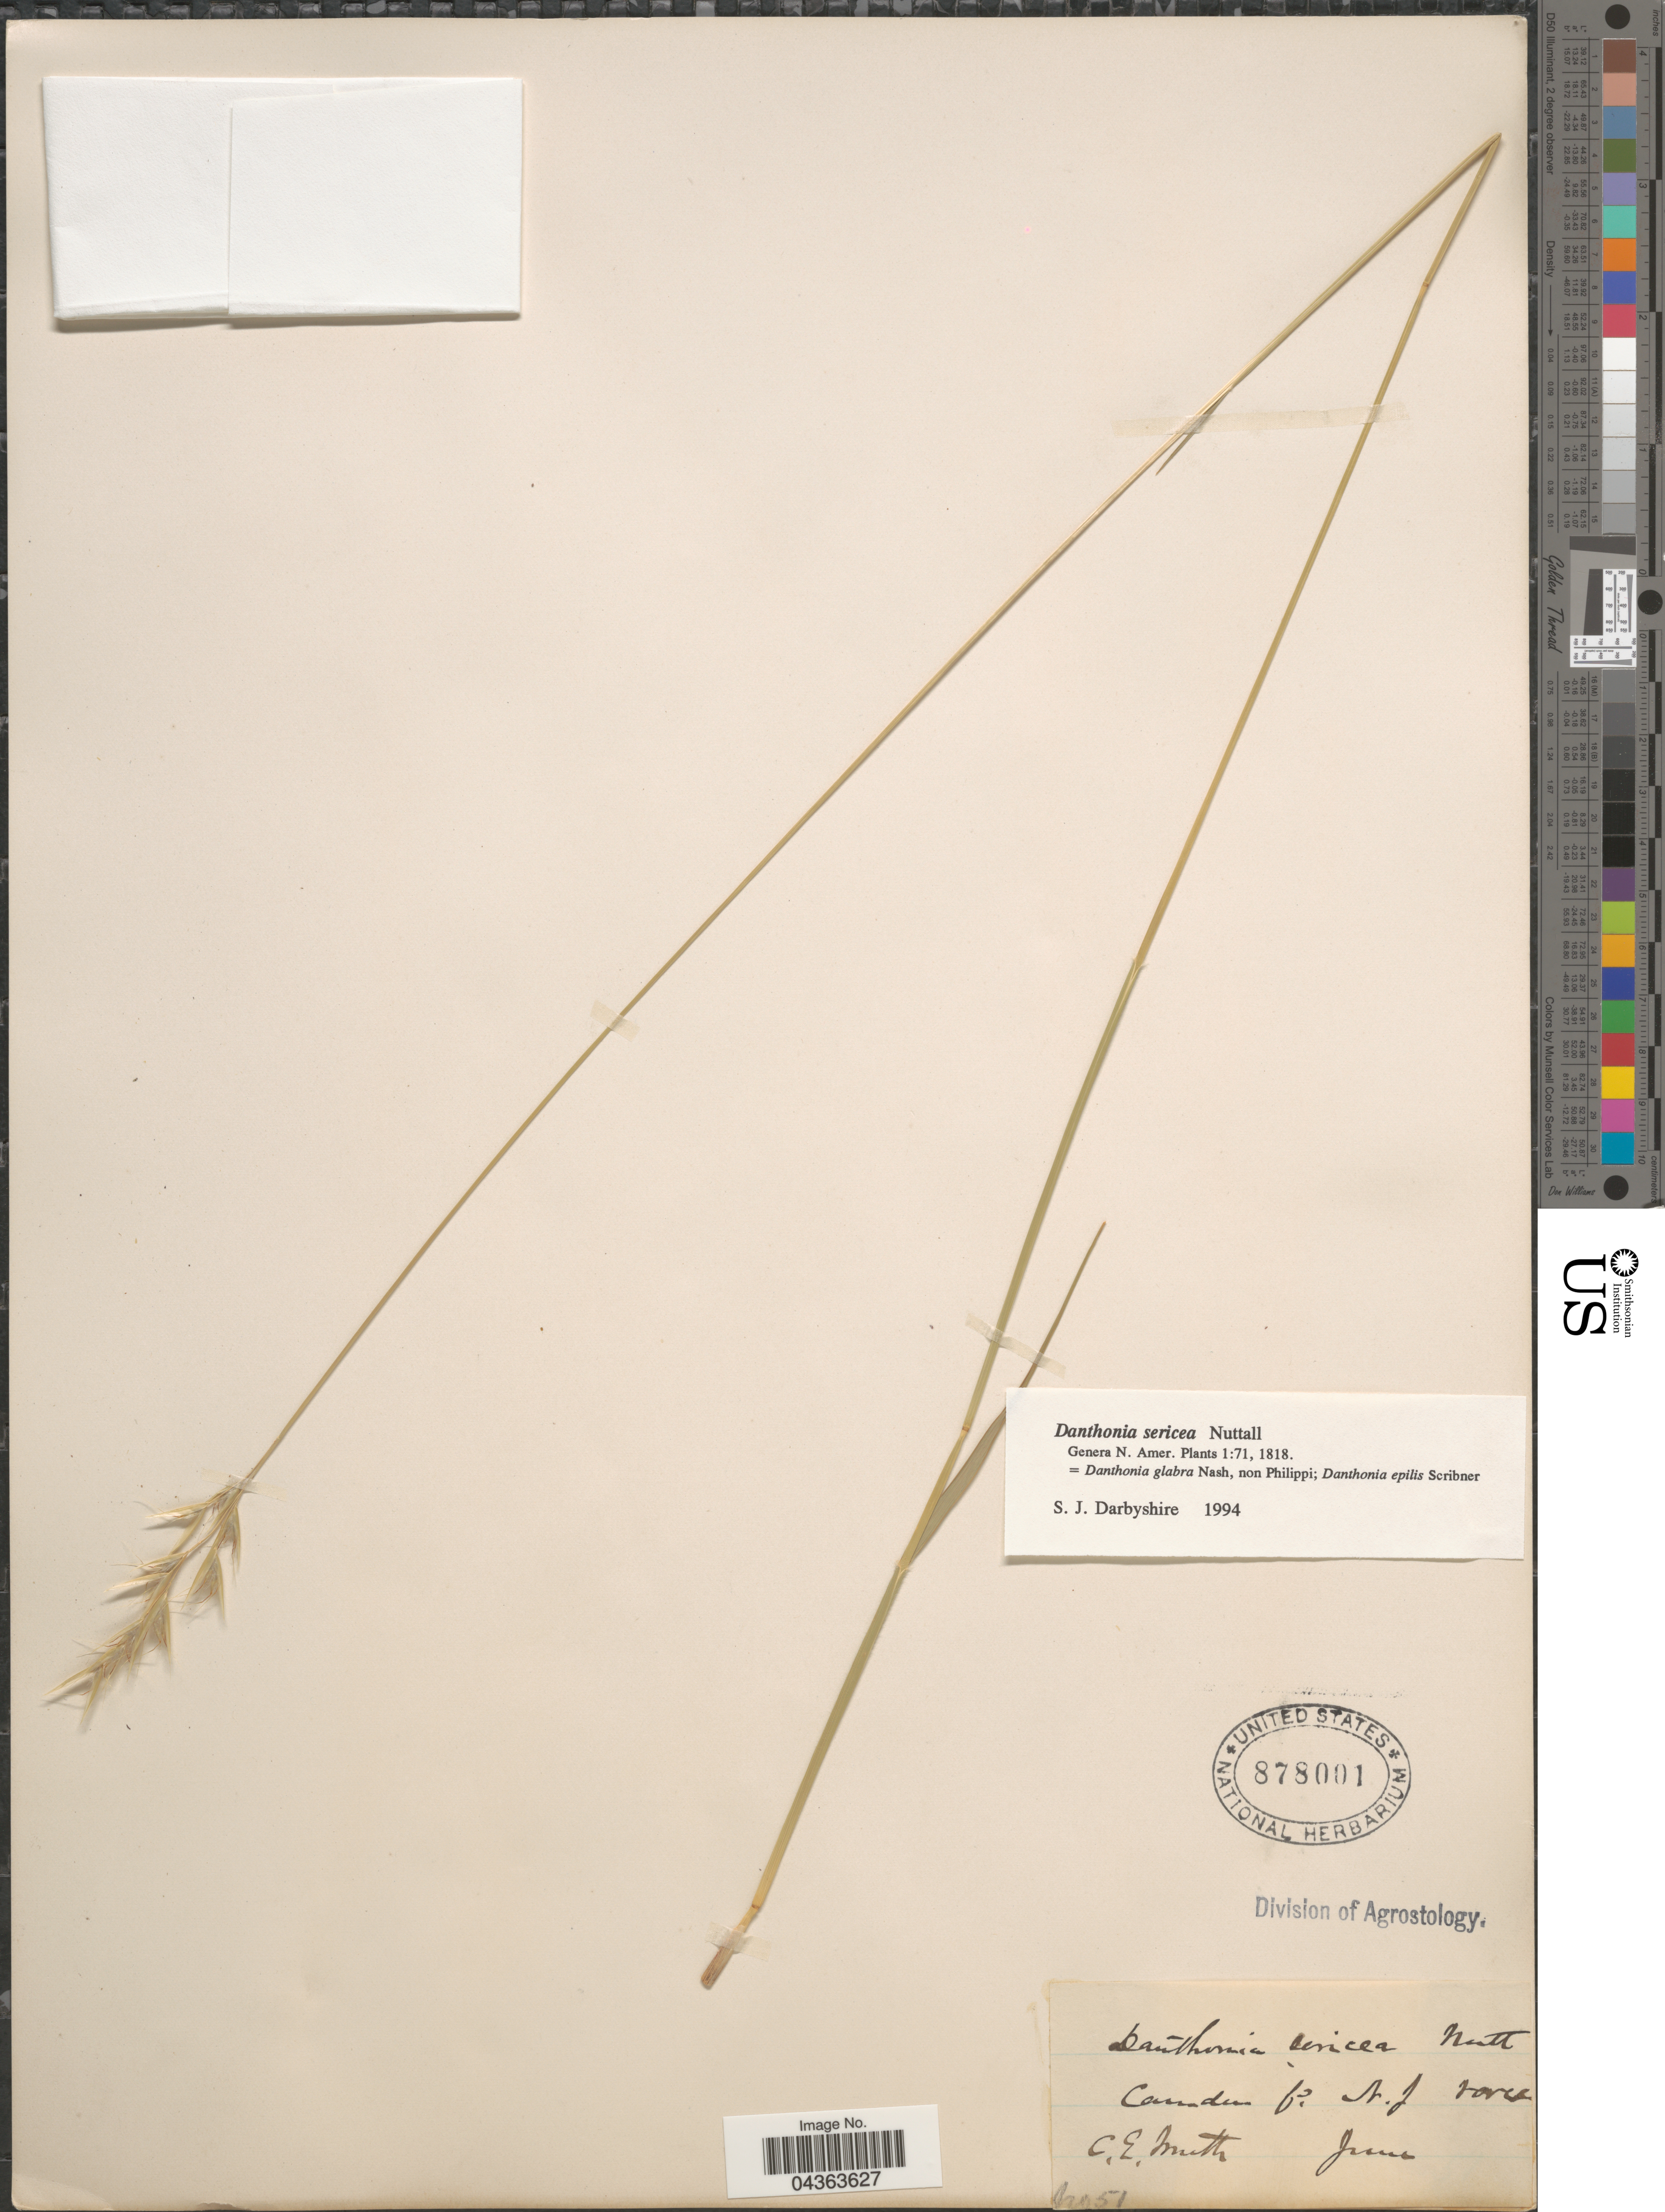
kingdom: Plantae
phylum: Tracheophyta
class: Liliopsida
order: Poales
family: Poaceae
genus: Danthonia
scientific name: Danthonia sericea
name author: Nutt.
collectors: C. E. Smith Jr.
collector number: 51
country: United States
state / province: New Jersey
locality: Camden Co.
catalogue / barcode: US 878001